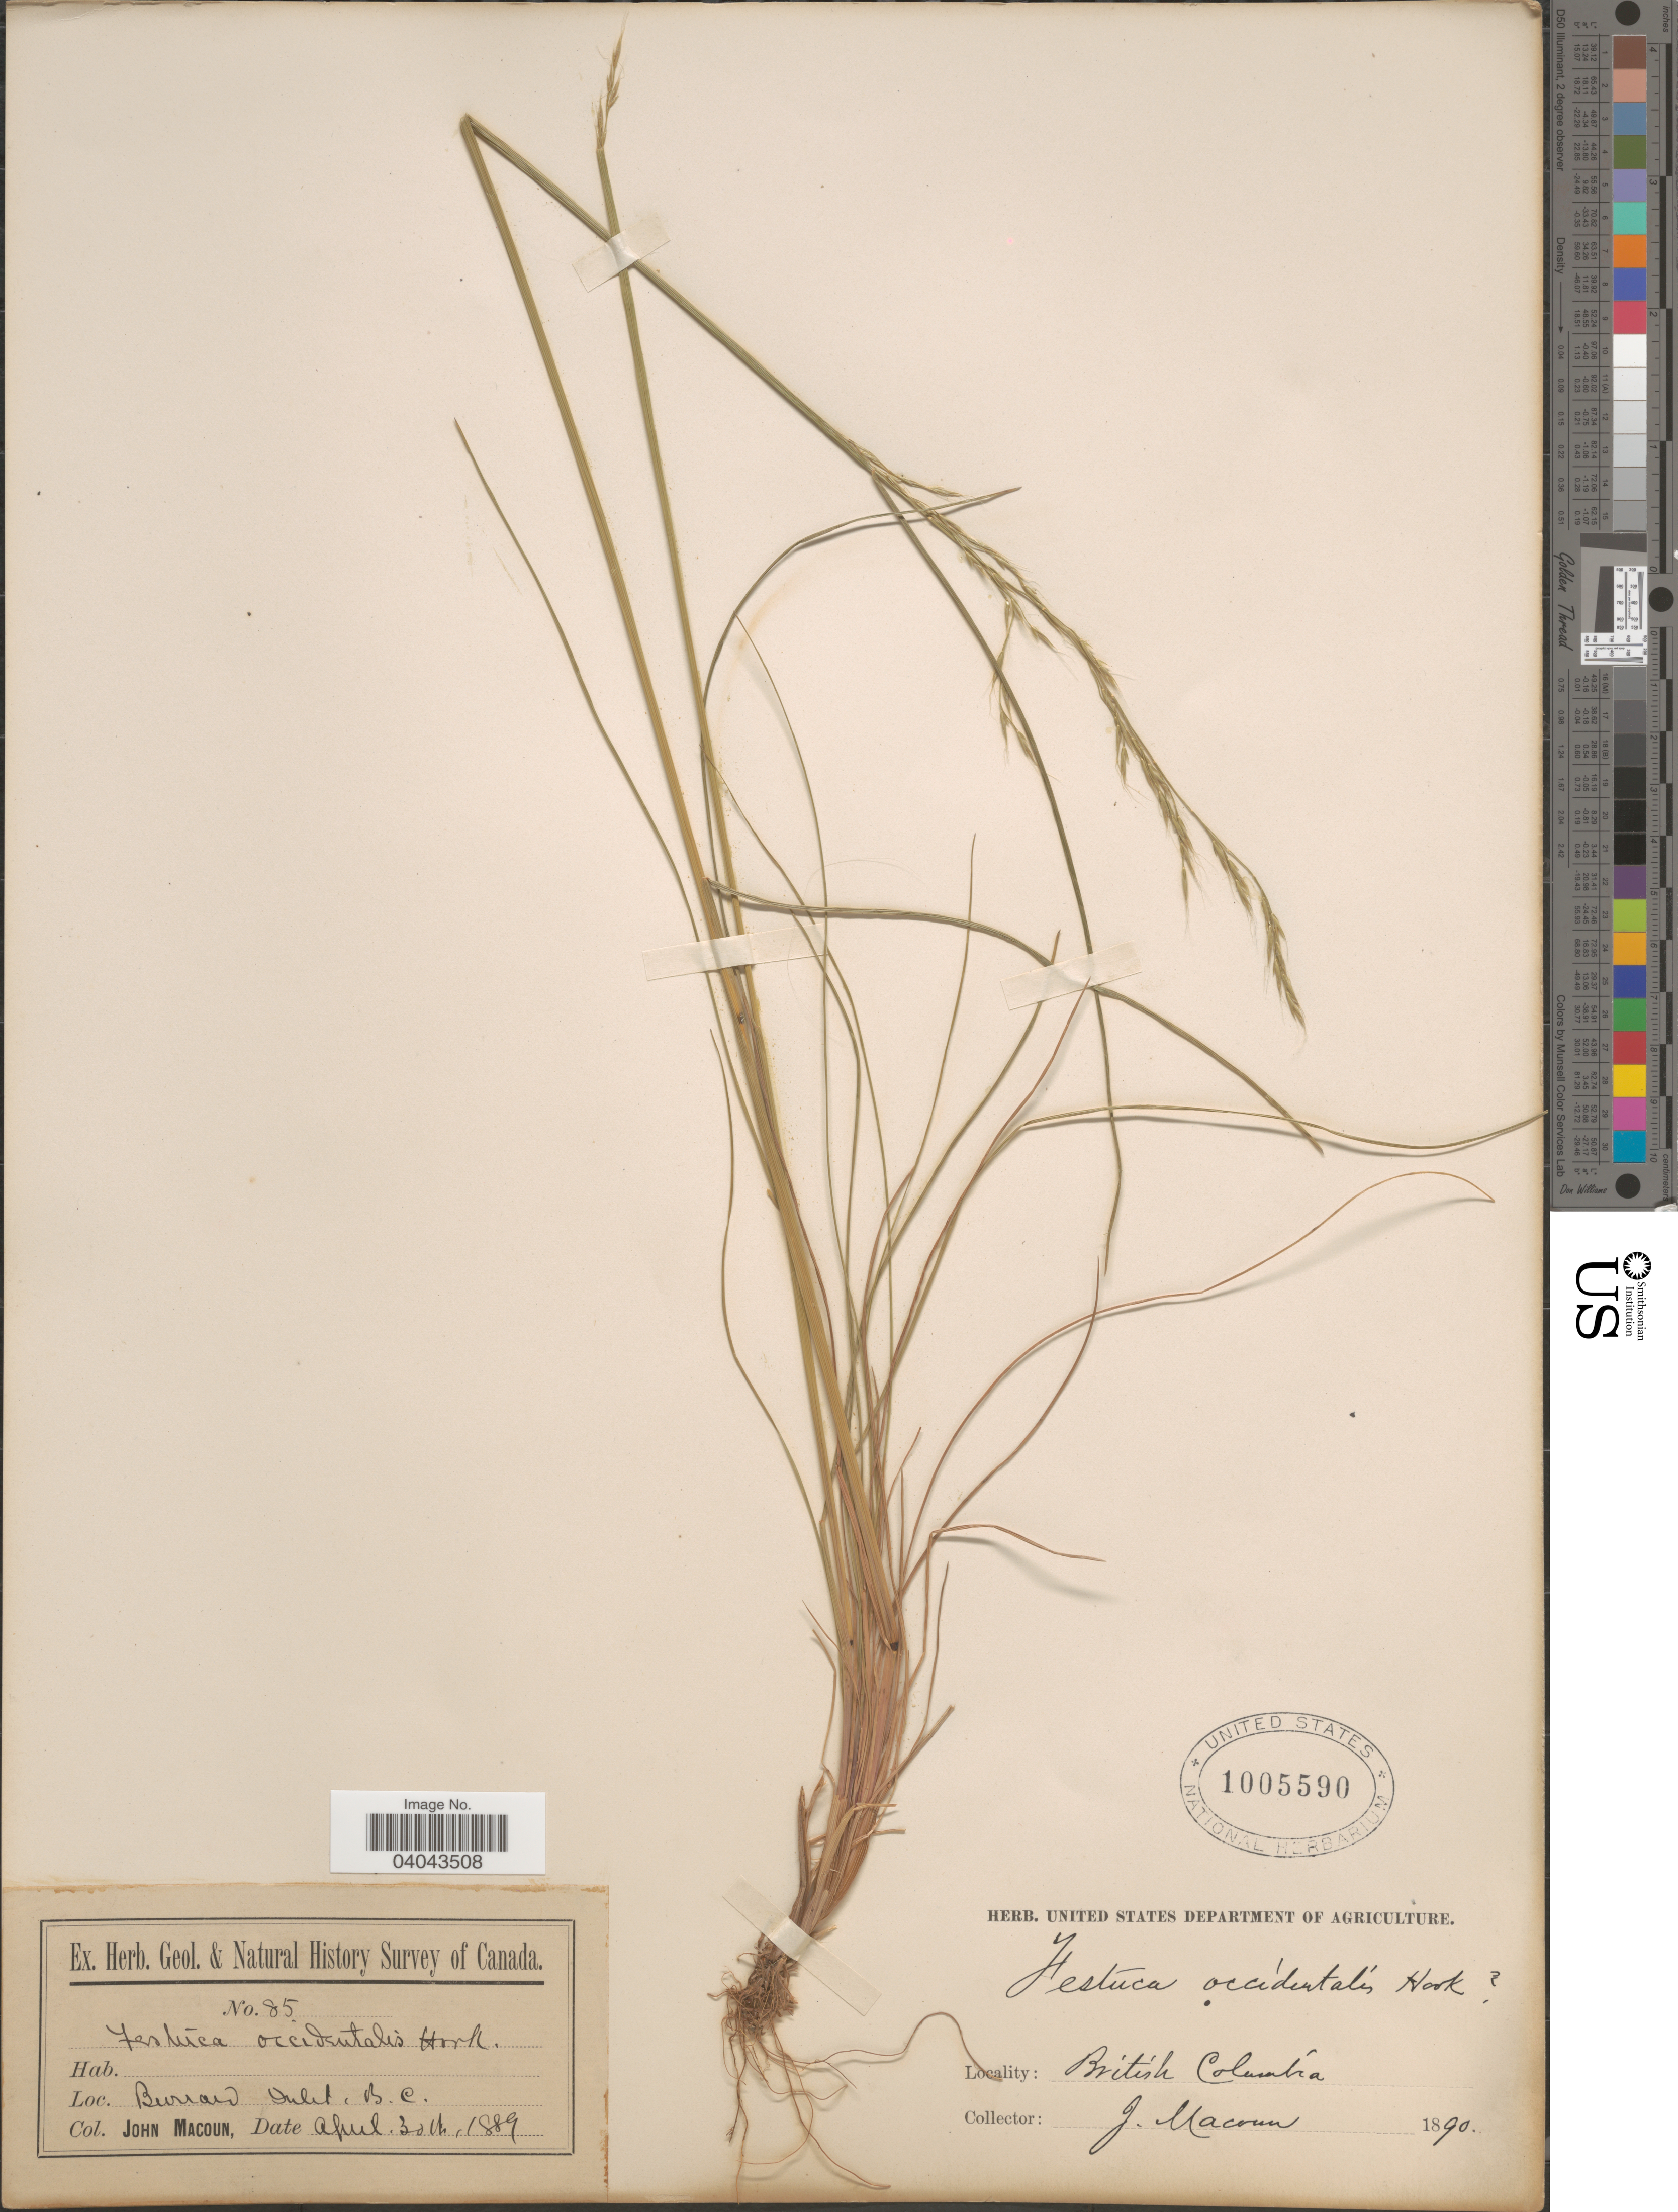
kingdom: Plantae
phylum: Tracheophyta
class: Liliopsida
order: Poales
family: Poaceae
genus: Festuca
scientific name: Festuca occidentalis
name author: Hook.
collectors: J. Macoun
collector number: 85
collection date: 1889-04-30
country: Canada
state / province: British Columbia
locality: Barrow Inlet.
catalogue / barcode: US 1005590